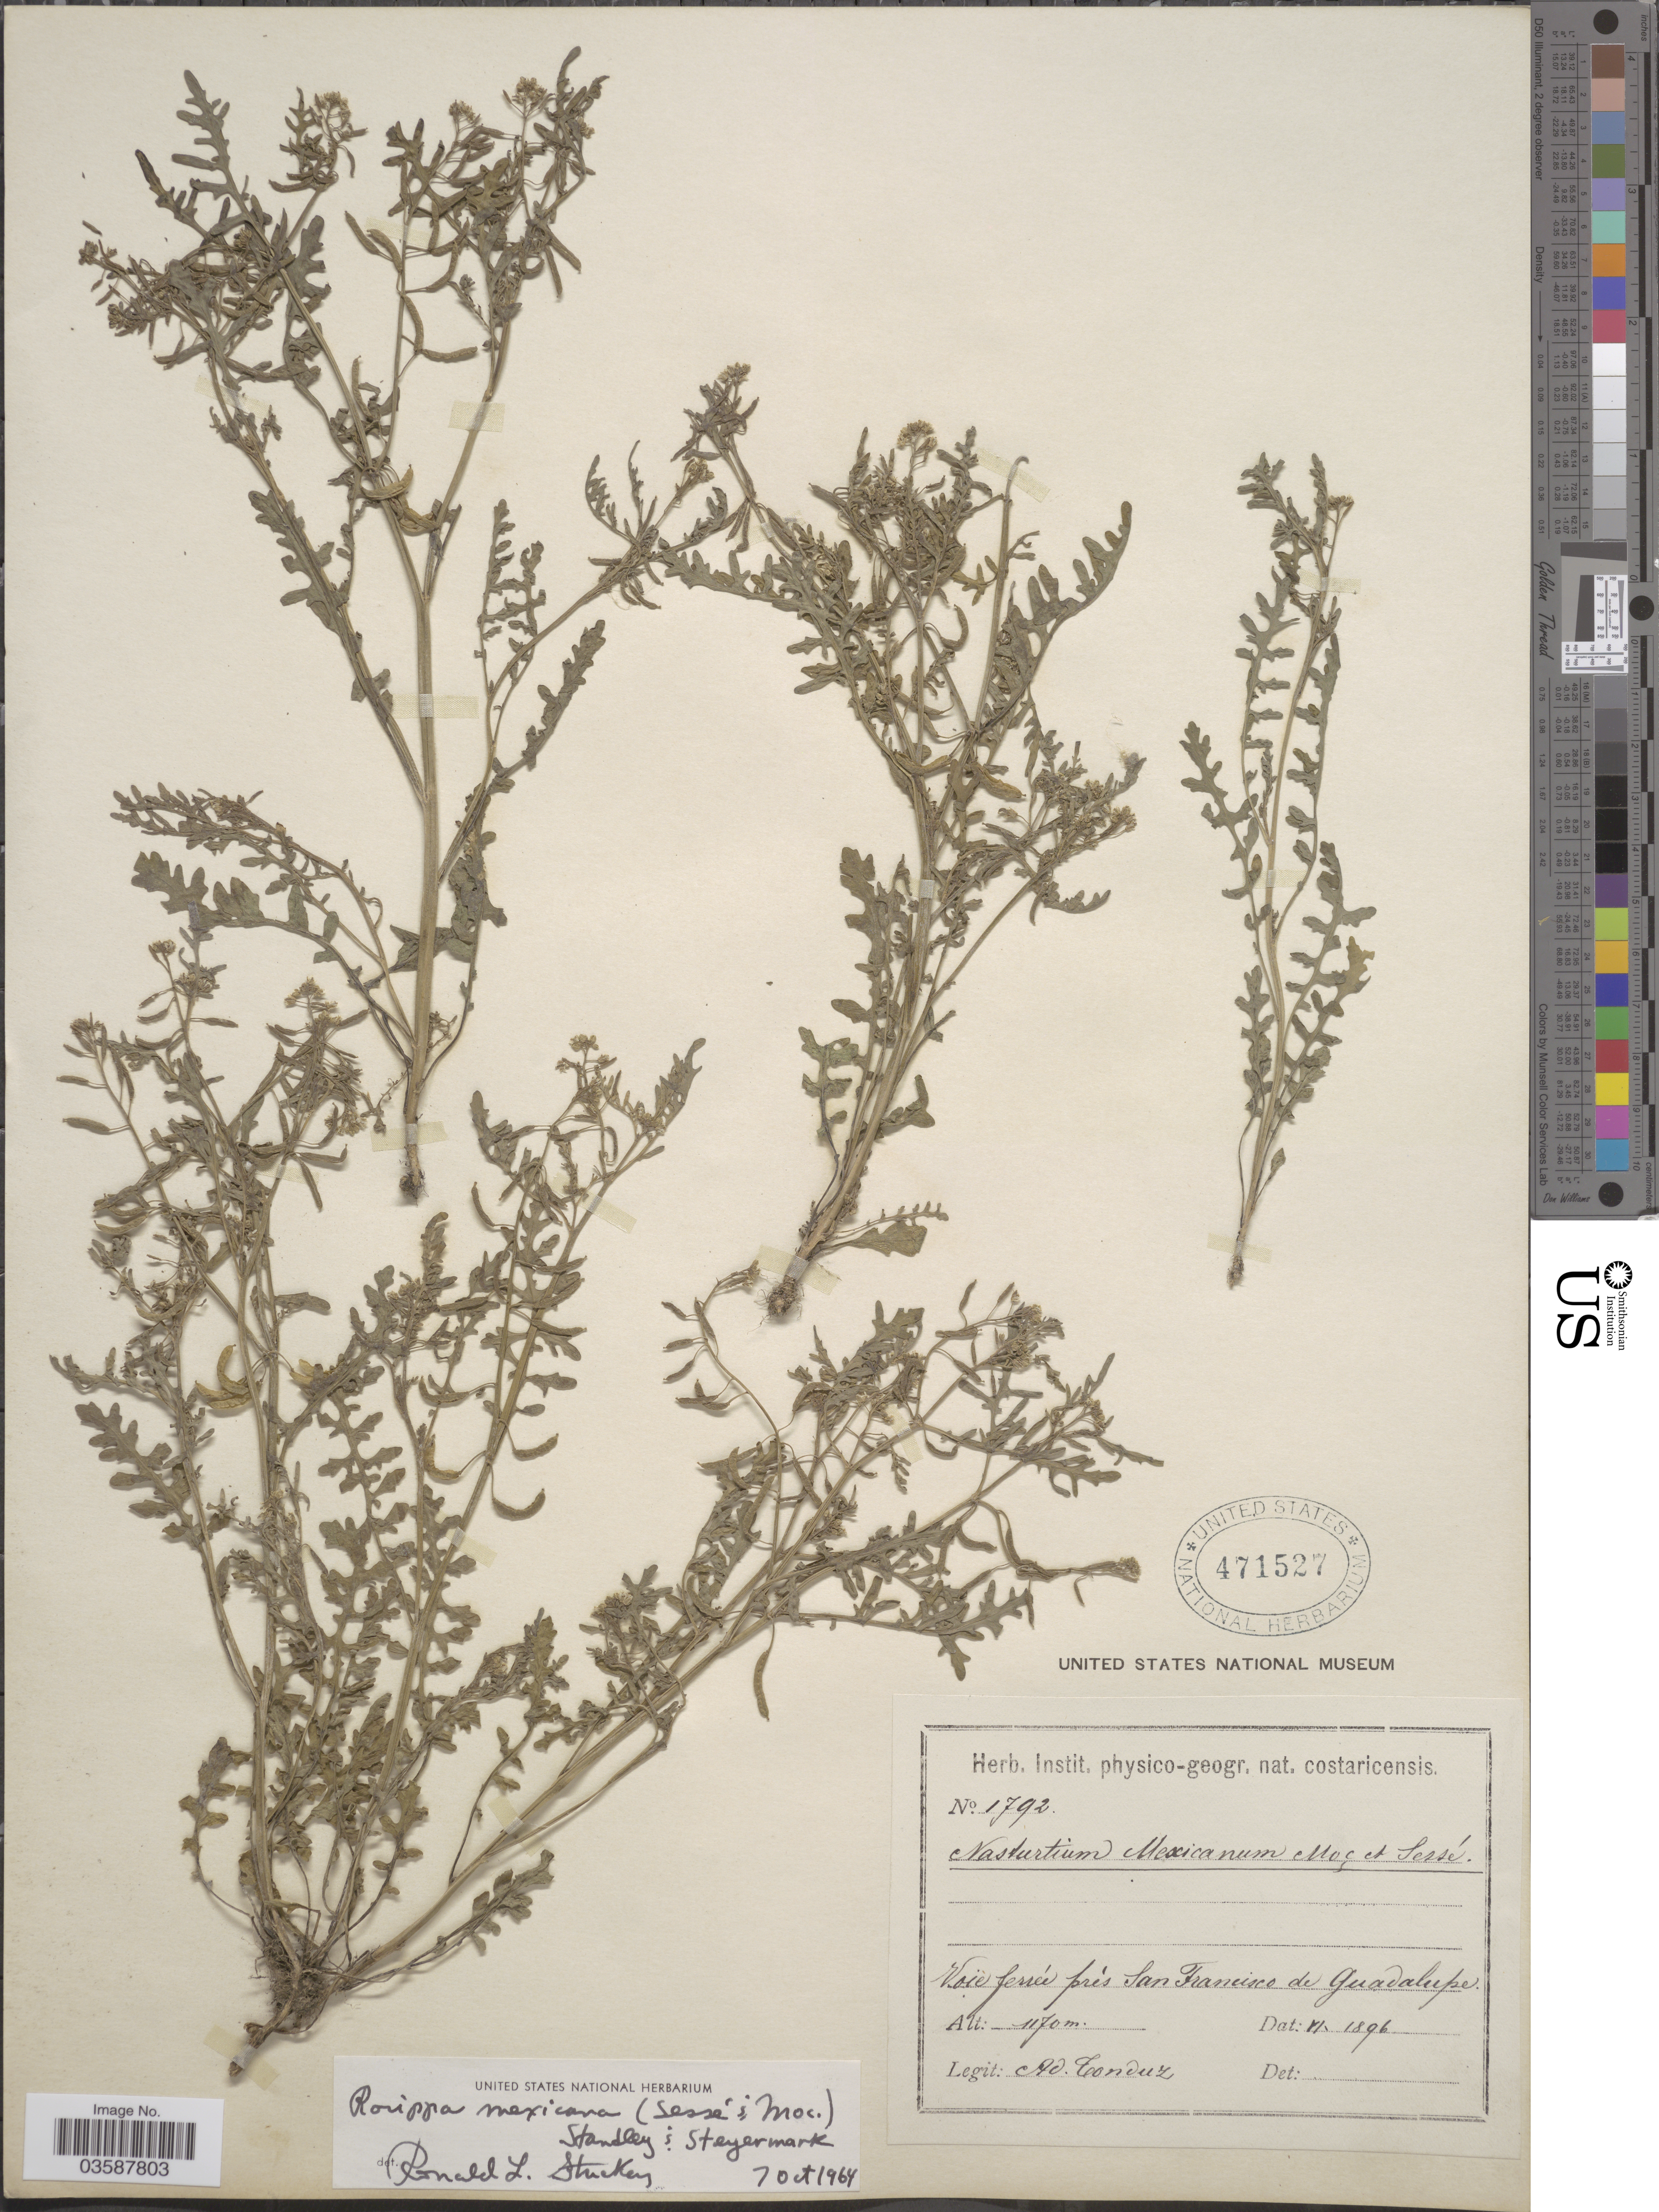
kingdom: Plantae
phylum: Tracheophyta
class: Magnoliopsida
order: Brassicales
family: Brassicaceae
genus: Rorippa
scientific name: Rorippa mexicana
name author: (Moc.) Standl. & Steyerm.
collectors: A. Tonduz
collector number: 1792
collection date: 1896-06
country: Guadeloupe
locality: Voié ferrée près San Francisco de Guadalupe.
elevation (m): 1170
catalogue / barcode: US 471527